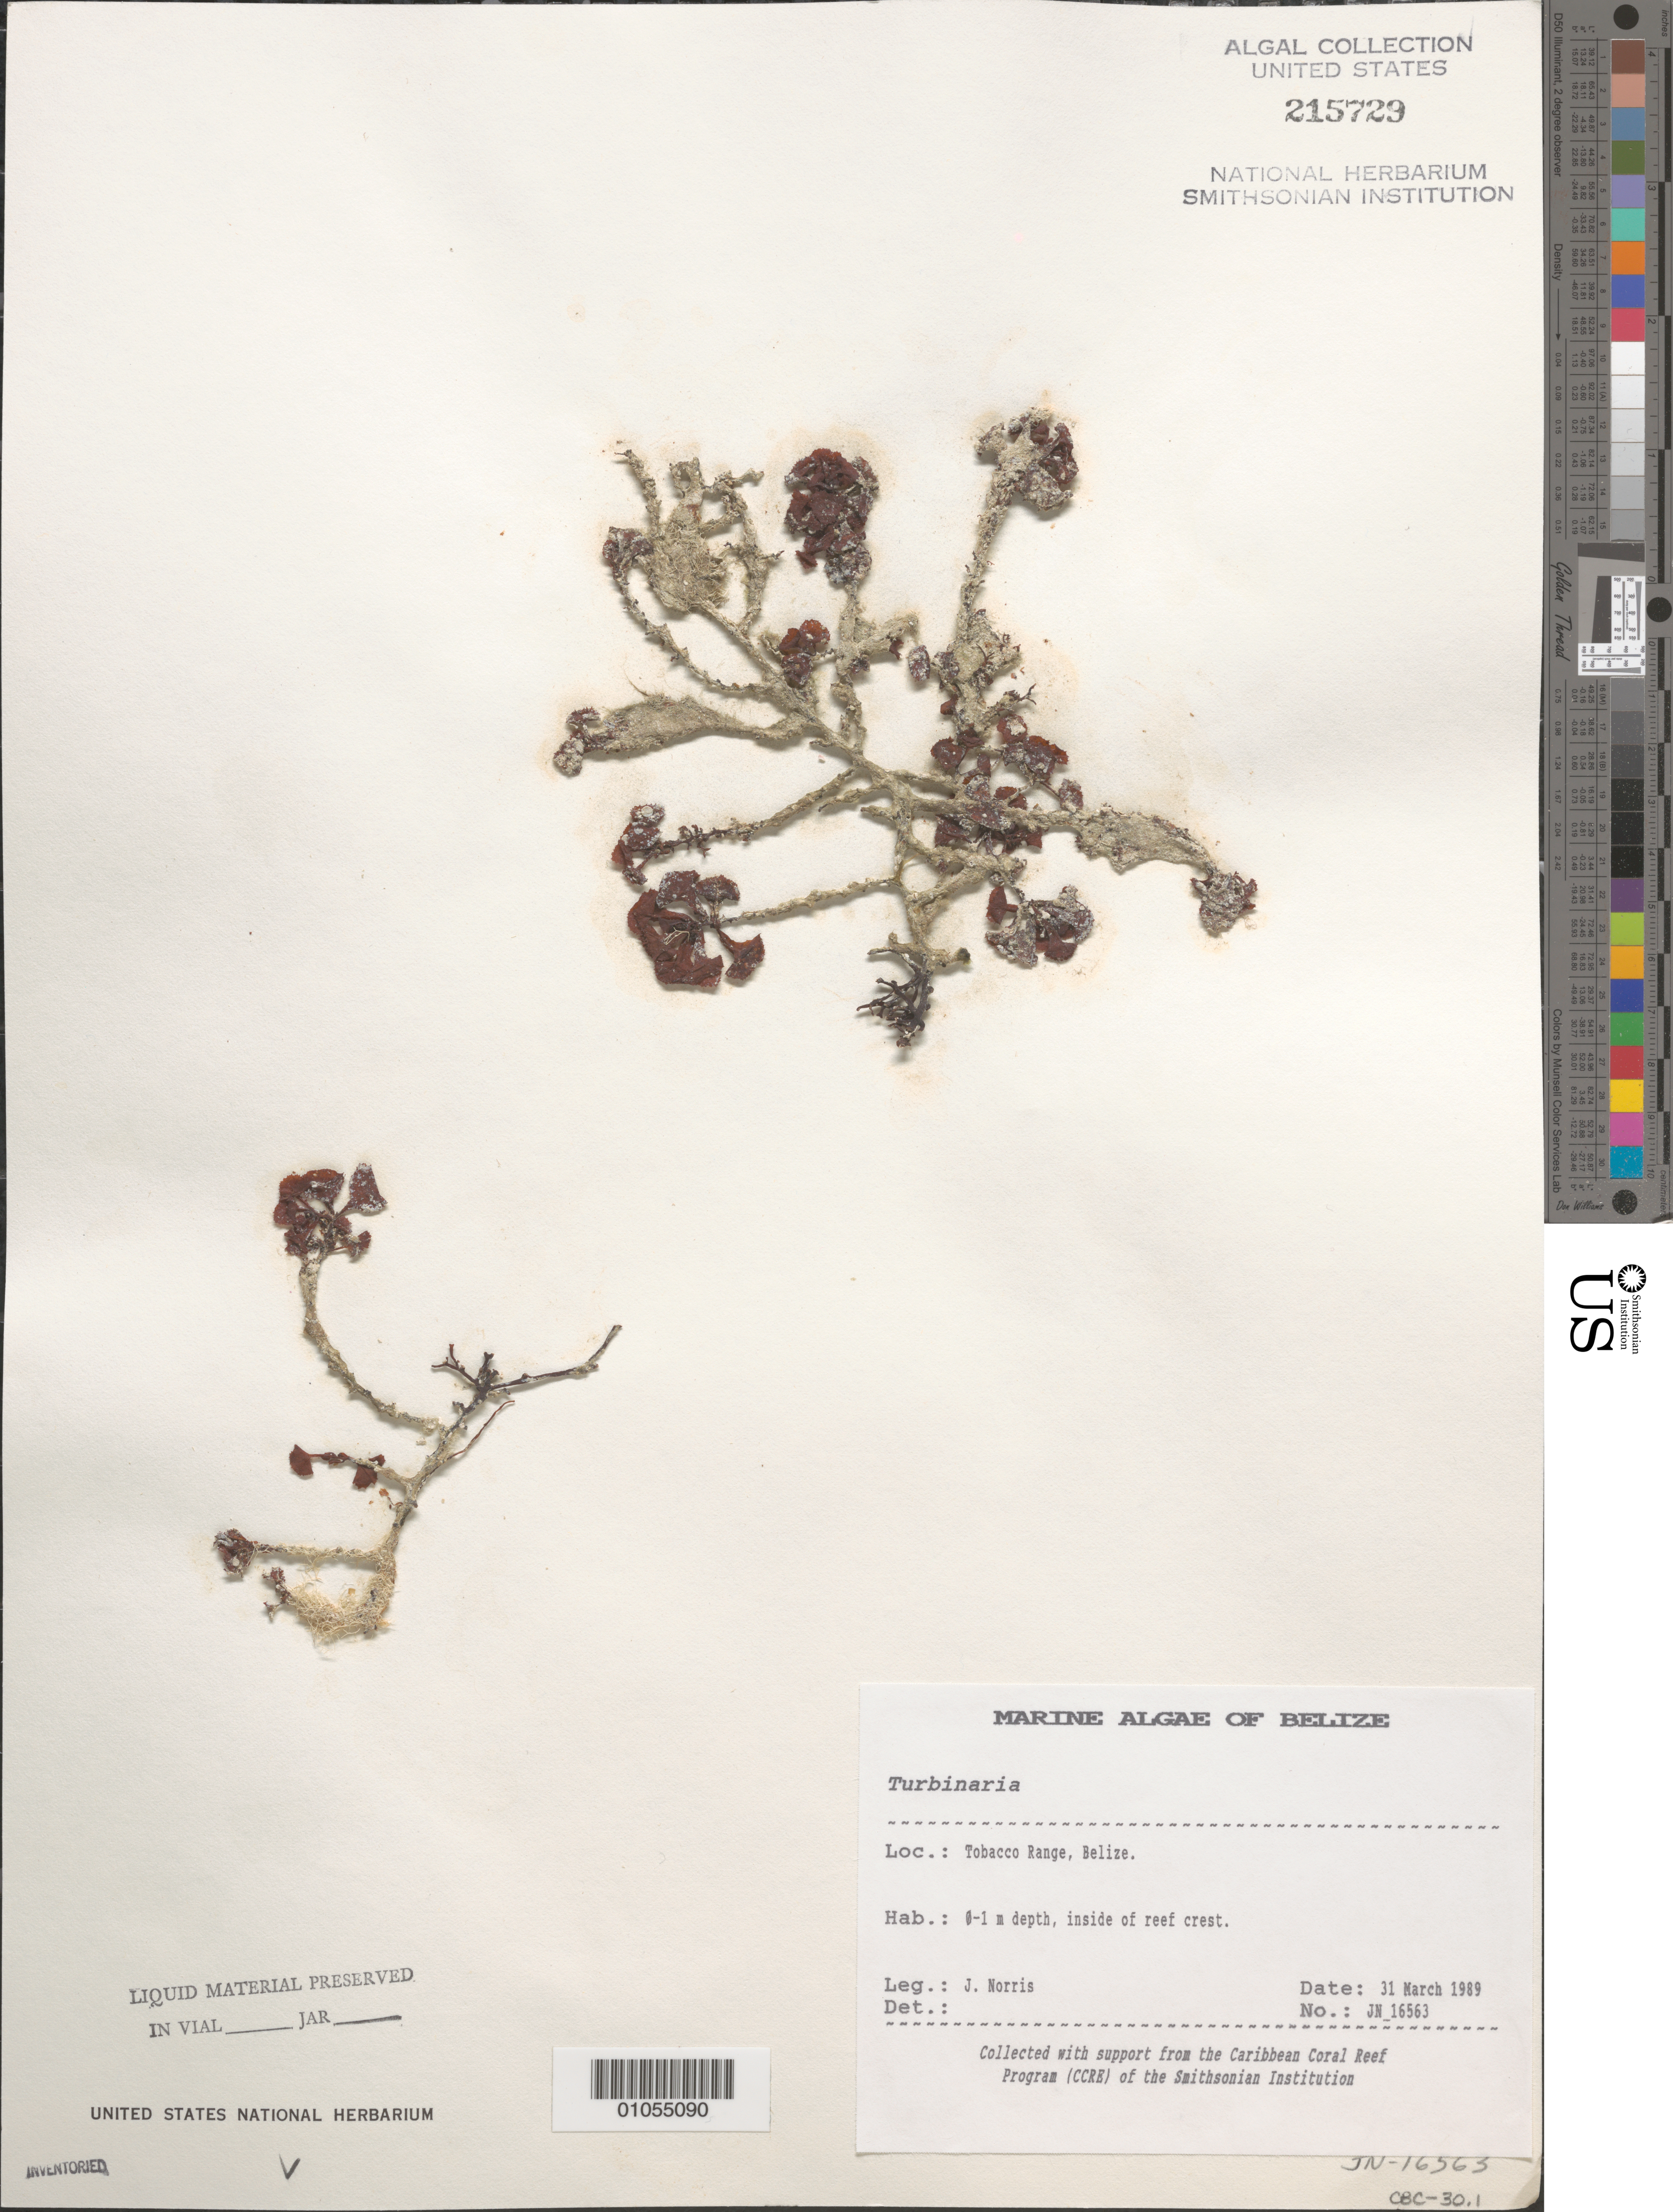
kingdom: Chromista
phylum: Ochrophyta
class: Phaeophyceae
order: Fucales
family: Sargassaceae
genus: Turbinaria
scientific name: Turbinaria sp.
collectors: J. N. Norris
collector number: JN-16563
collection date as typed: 31 Mar 1989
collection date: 1989-03-31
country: Belize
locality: Tobacco Range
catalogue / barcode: US 215729